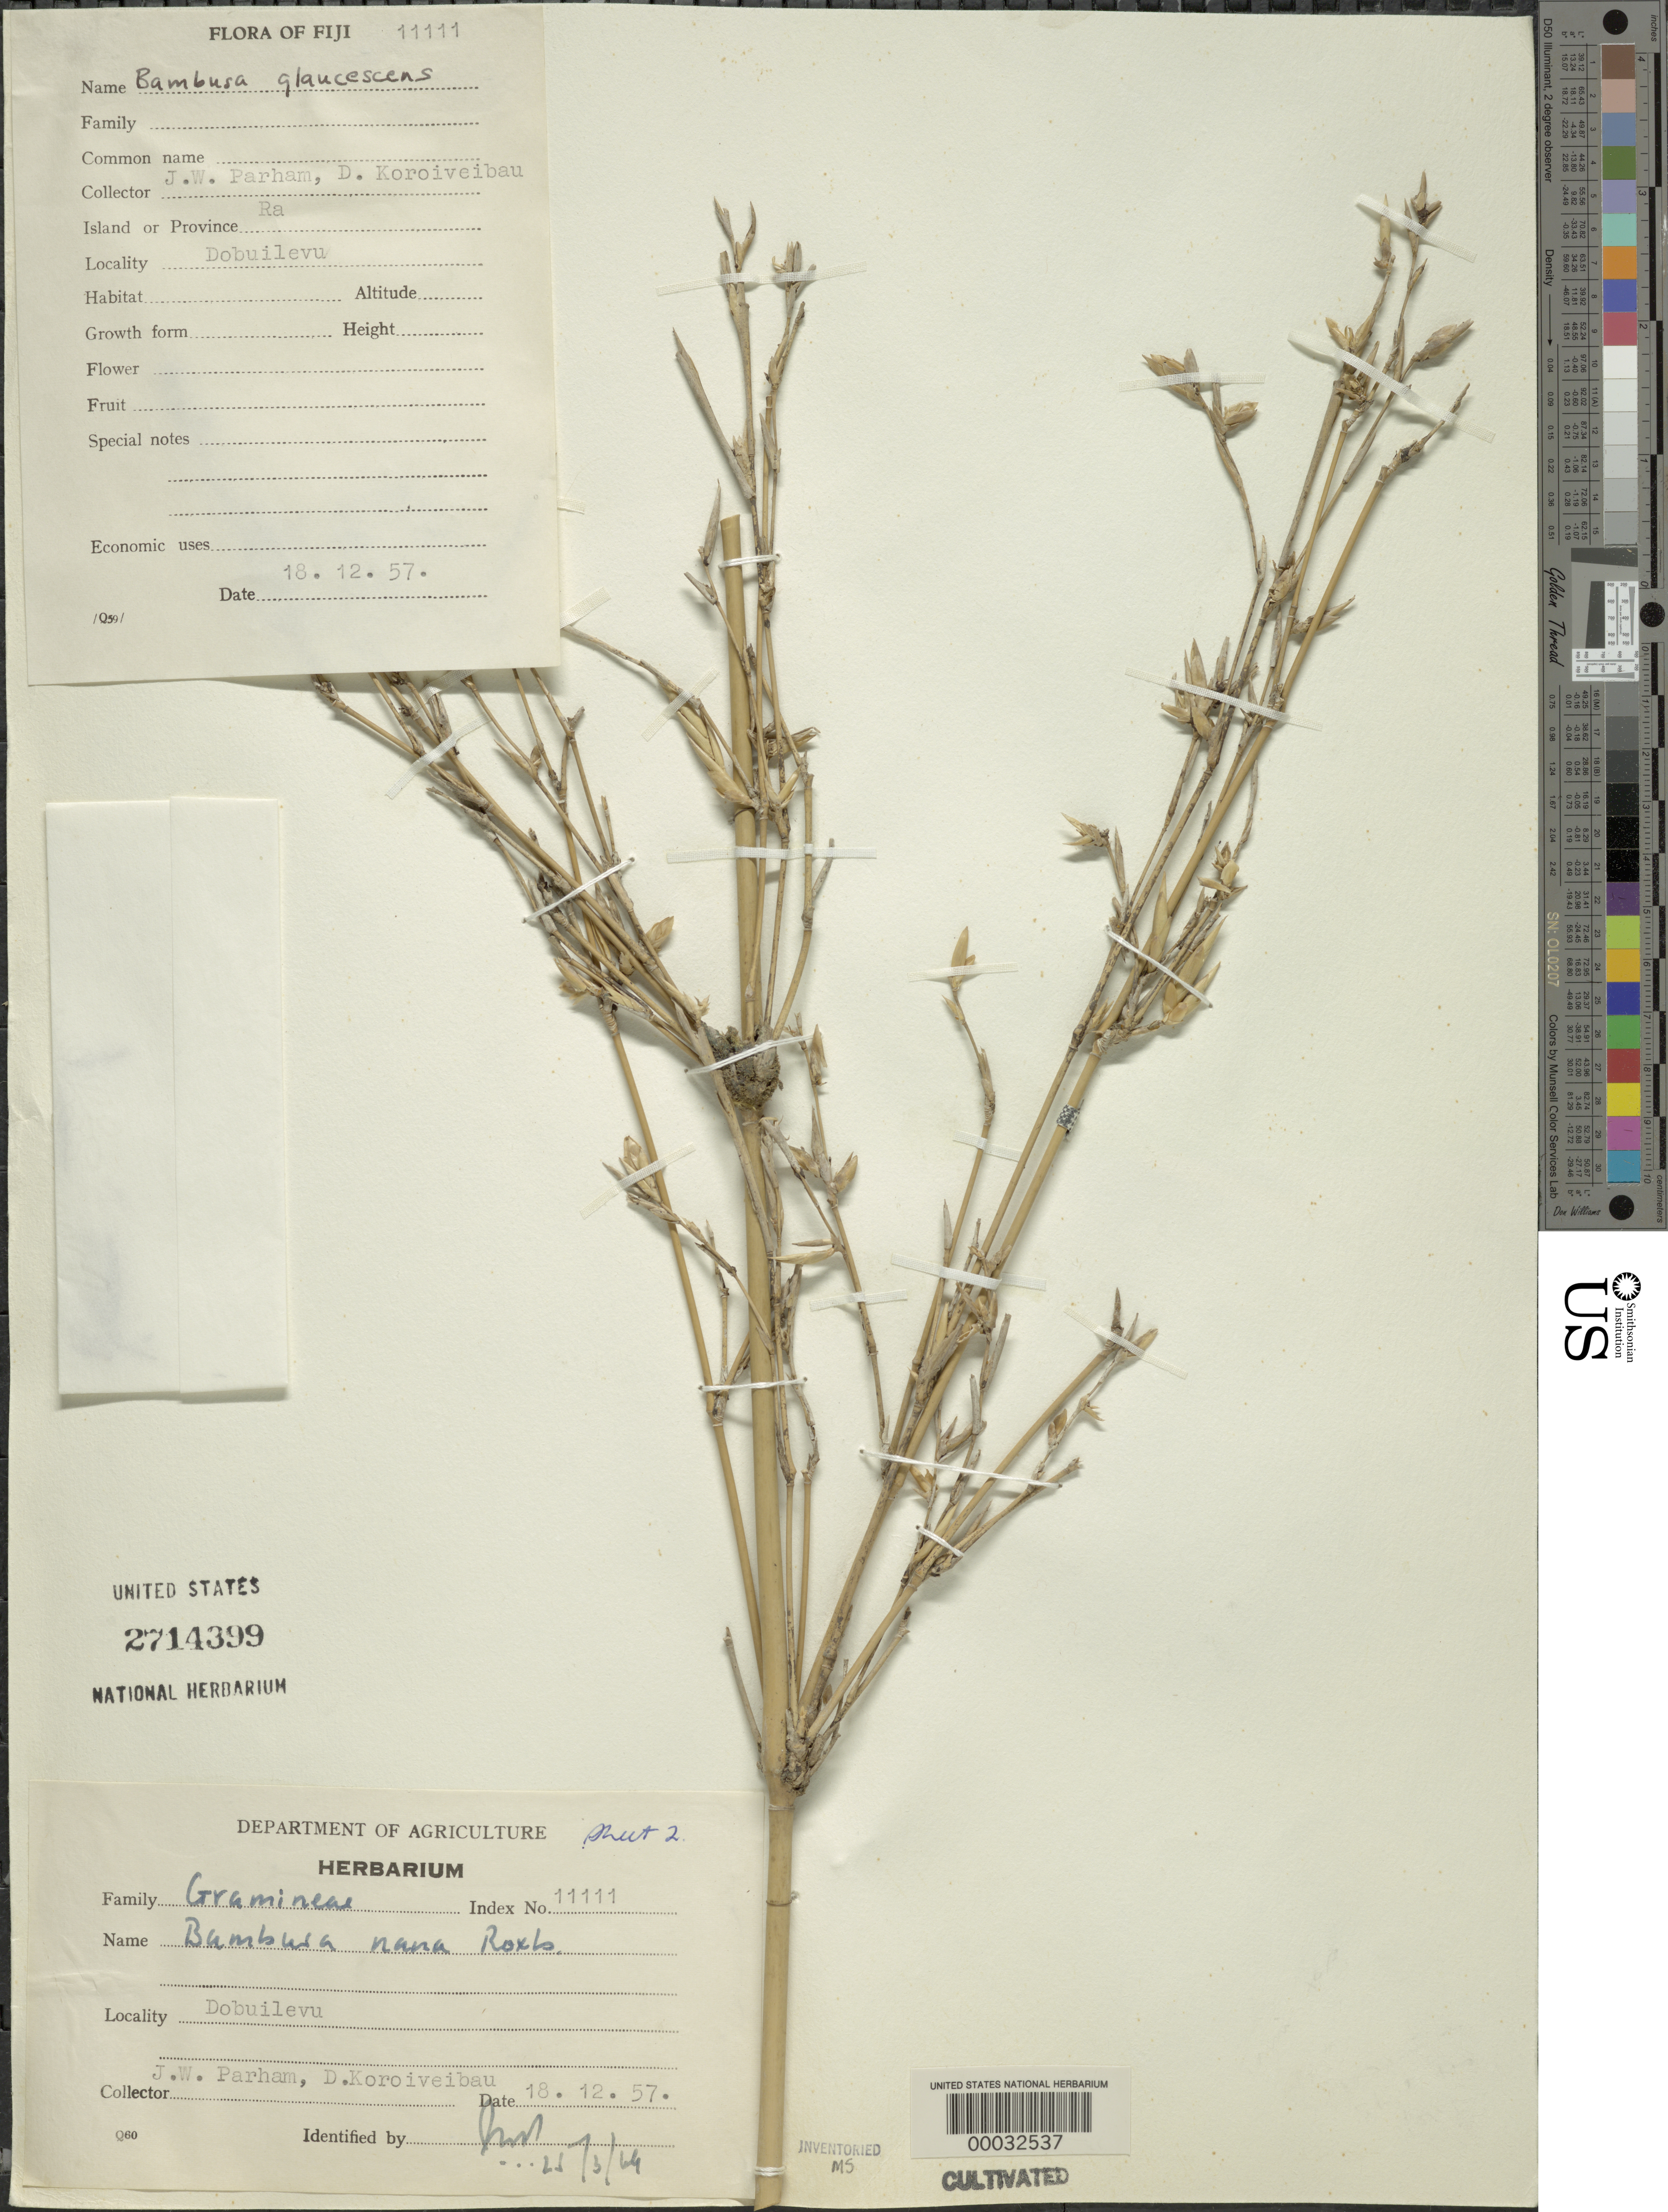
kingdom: Plantae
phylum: Tracheophyta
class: Liliopsida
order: Poales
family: Poaceae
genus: Bambusa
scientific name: Bambusa multiplex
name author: (Lour.) Raeusch. ex Schult. & Schult. f.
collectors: J. Parham & D. Koroiveibau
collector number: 11111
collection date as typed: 18 Dec 1957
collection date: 1957-12-18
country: Fiji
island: Viti Levu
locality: Dobuilevu. [Dobuilevu is probably Ndombuilevu Stream.]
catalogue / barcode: US 2714399